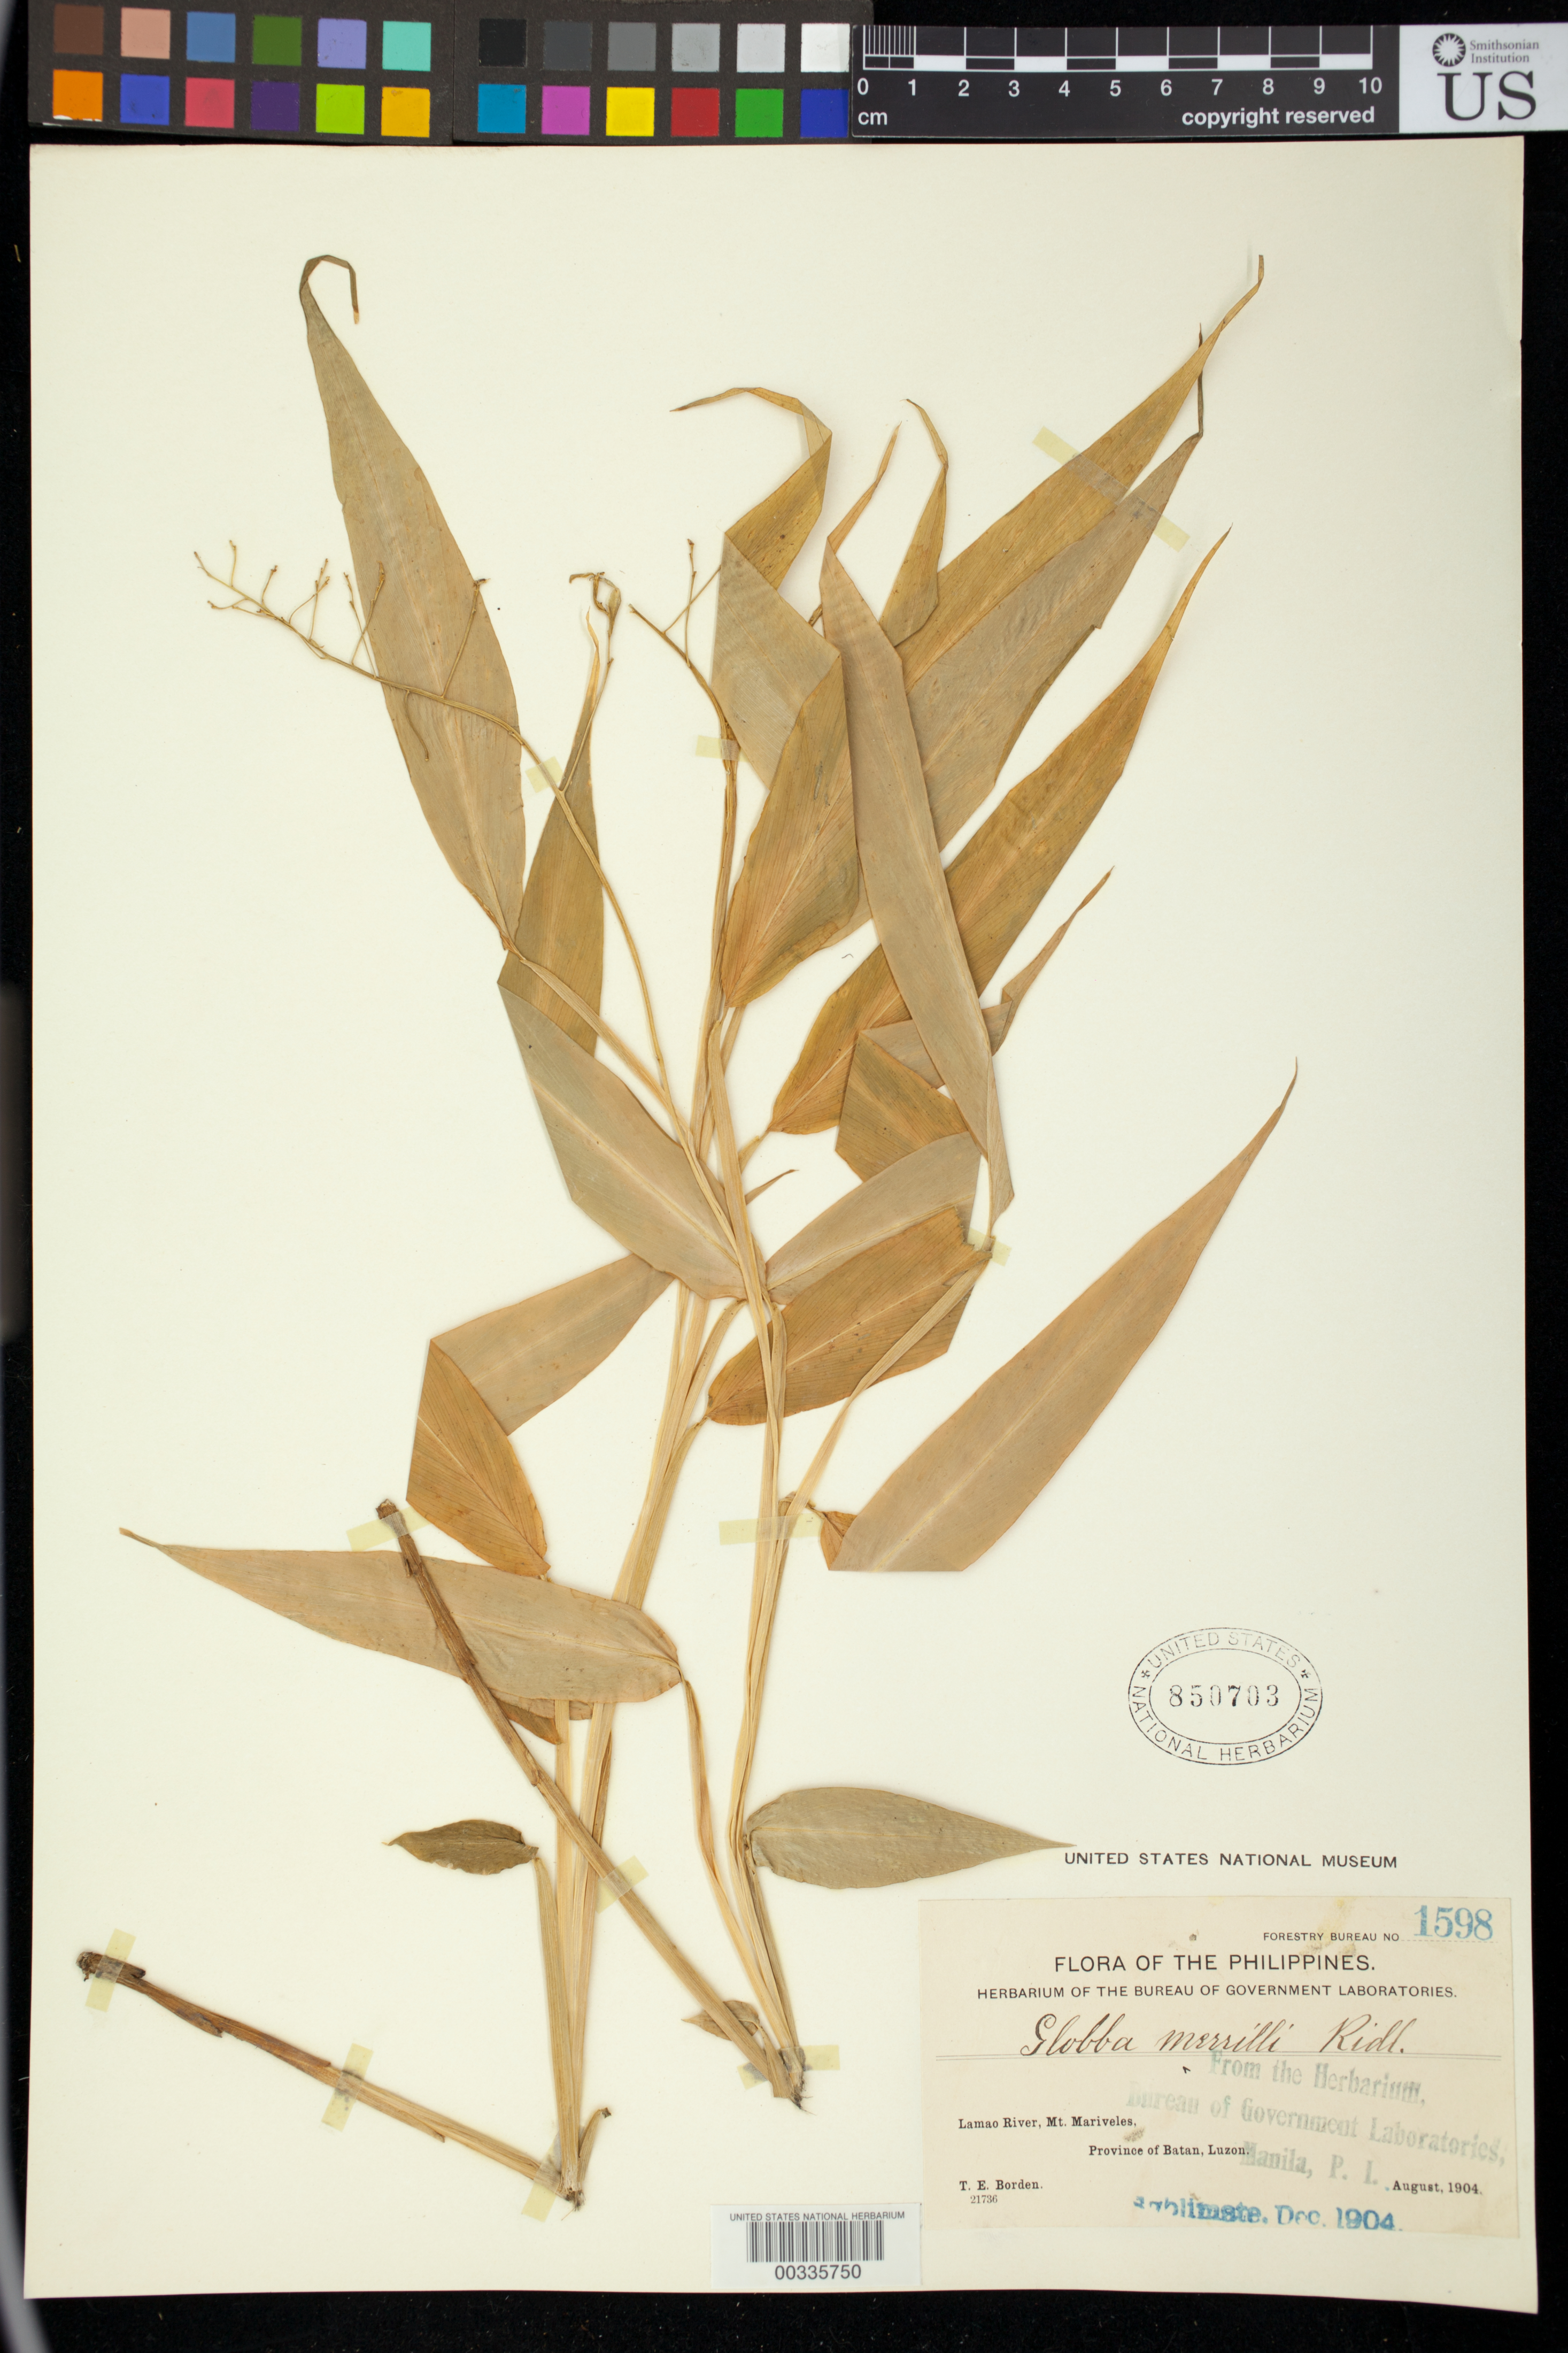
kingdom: Plantae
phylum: Tracheophyta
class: Liliopsida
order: Zingiberales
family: Zingiberaceae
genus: Globba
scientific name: Globba merrillii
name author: Ridl.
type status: Isosyntype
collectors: T. E. Borden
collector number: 1598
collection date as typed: Aug 1904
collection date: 1904-08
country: Philippines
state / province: Central Luzon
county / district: Bataan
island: Luzon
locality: Lamoa River, Mt. Mariveles, Province of Batan, Luzon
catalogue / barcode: US 850703